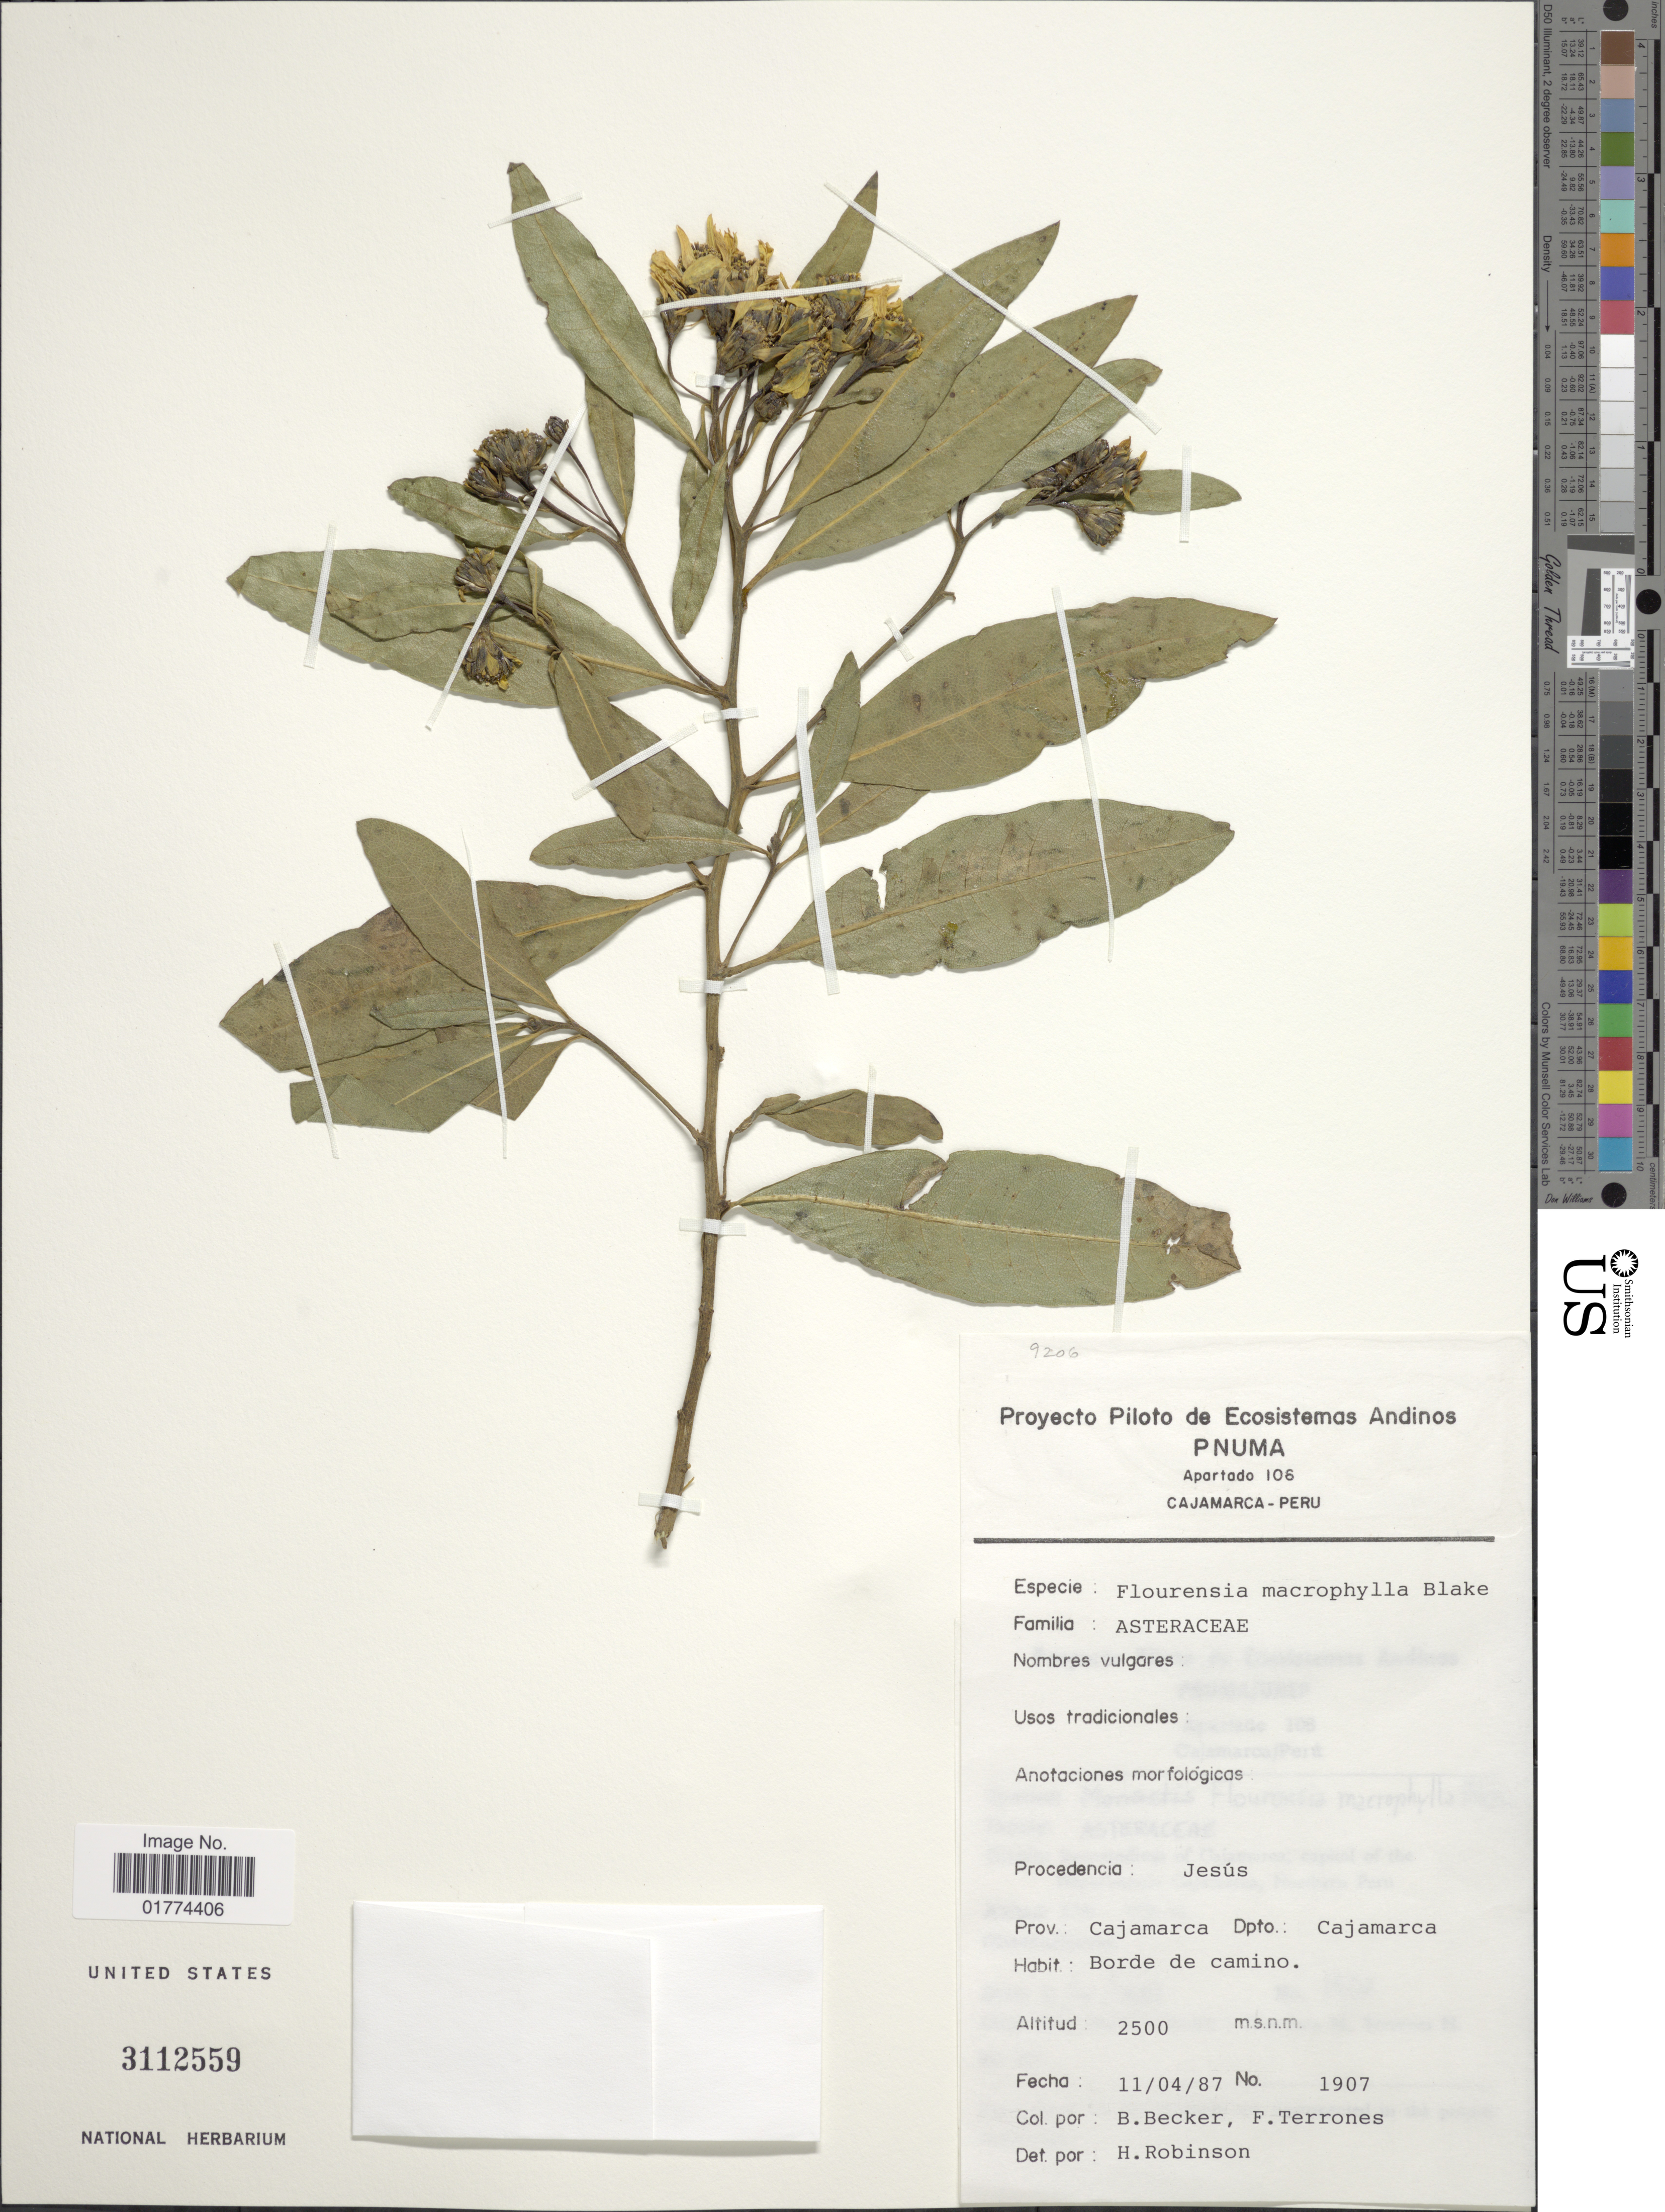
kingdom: Plantae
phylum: Tracheophyta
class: Magnoliopsida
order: Asterales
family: Asteraceae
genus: Flourensia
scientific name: Flourensia macrophylla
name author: S.F. Blake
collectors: B. Becker & F. Terrones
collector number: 1907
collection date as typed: Transcribed d/m/y: 11/4/87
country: Peru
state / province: Cajamarca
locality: Dpto. Cajamarca. Borde de camino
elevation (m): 2500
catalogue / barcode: US 3112559